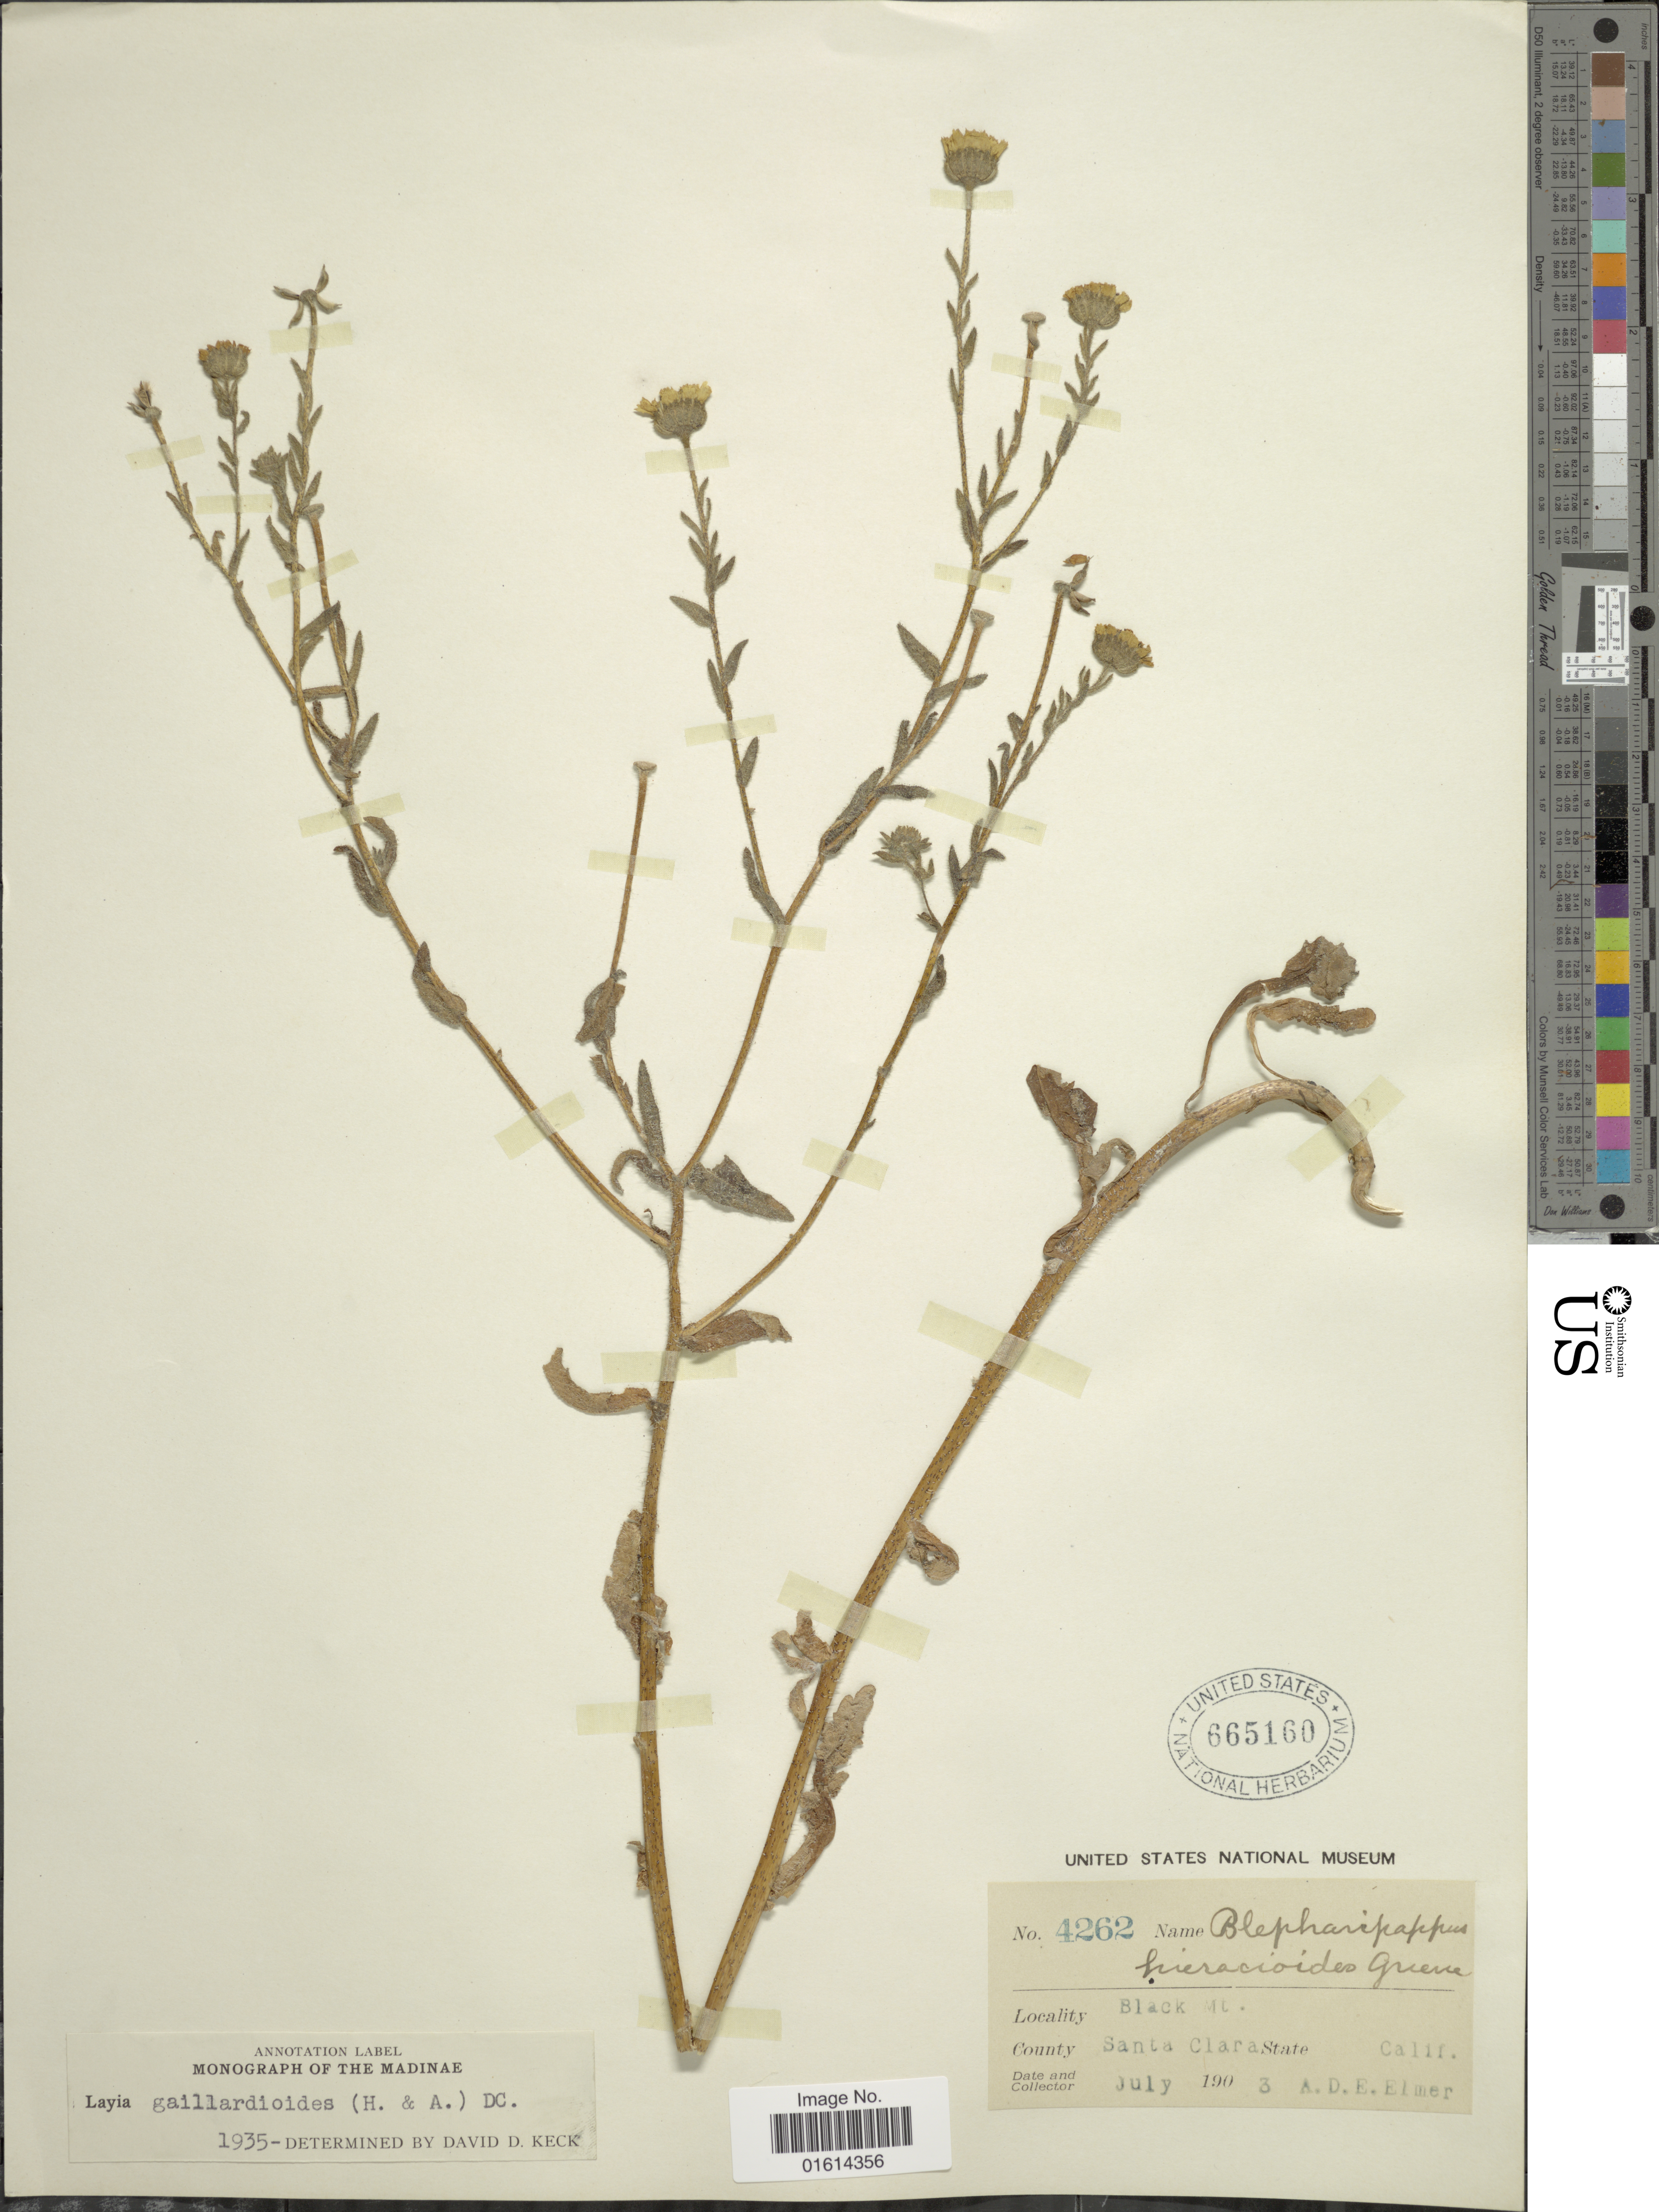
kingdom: Plantae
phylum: Tracheophyta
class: Magnoliopsida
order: Asterales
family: Asteraceae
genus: Layia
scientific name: Layia gaillardioides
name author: (Hook. & Arn.) DC.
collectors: A. D. E. Elmer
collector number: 4262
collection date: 1903-07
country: United States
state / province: California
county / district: Santa Clara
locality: Black Mt., County Santa Clara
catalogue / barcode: US 665160